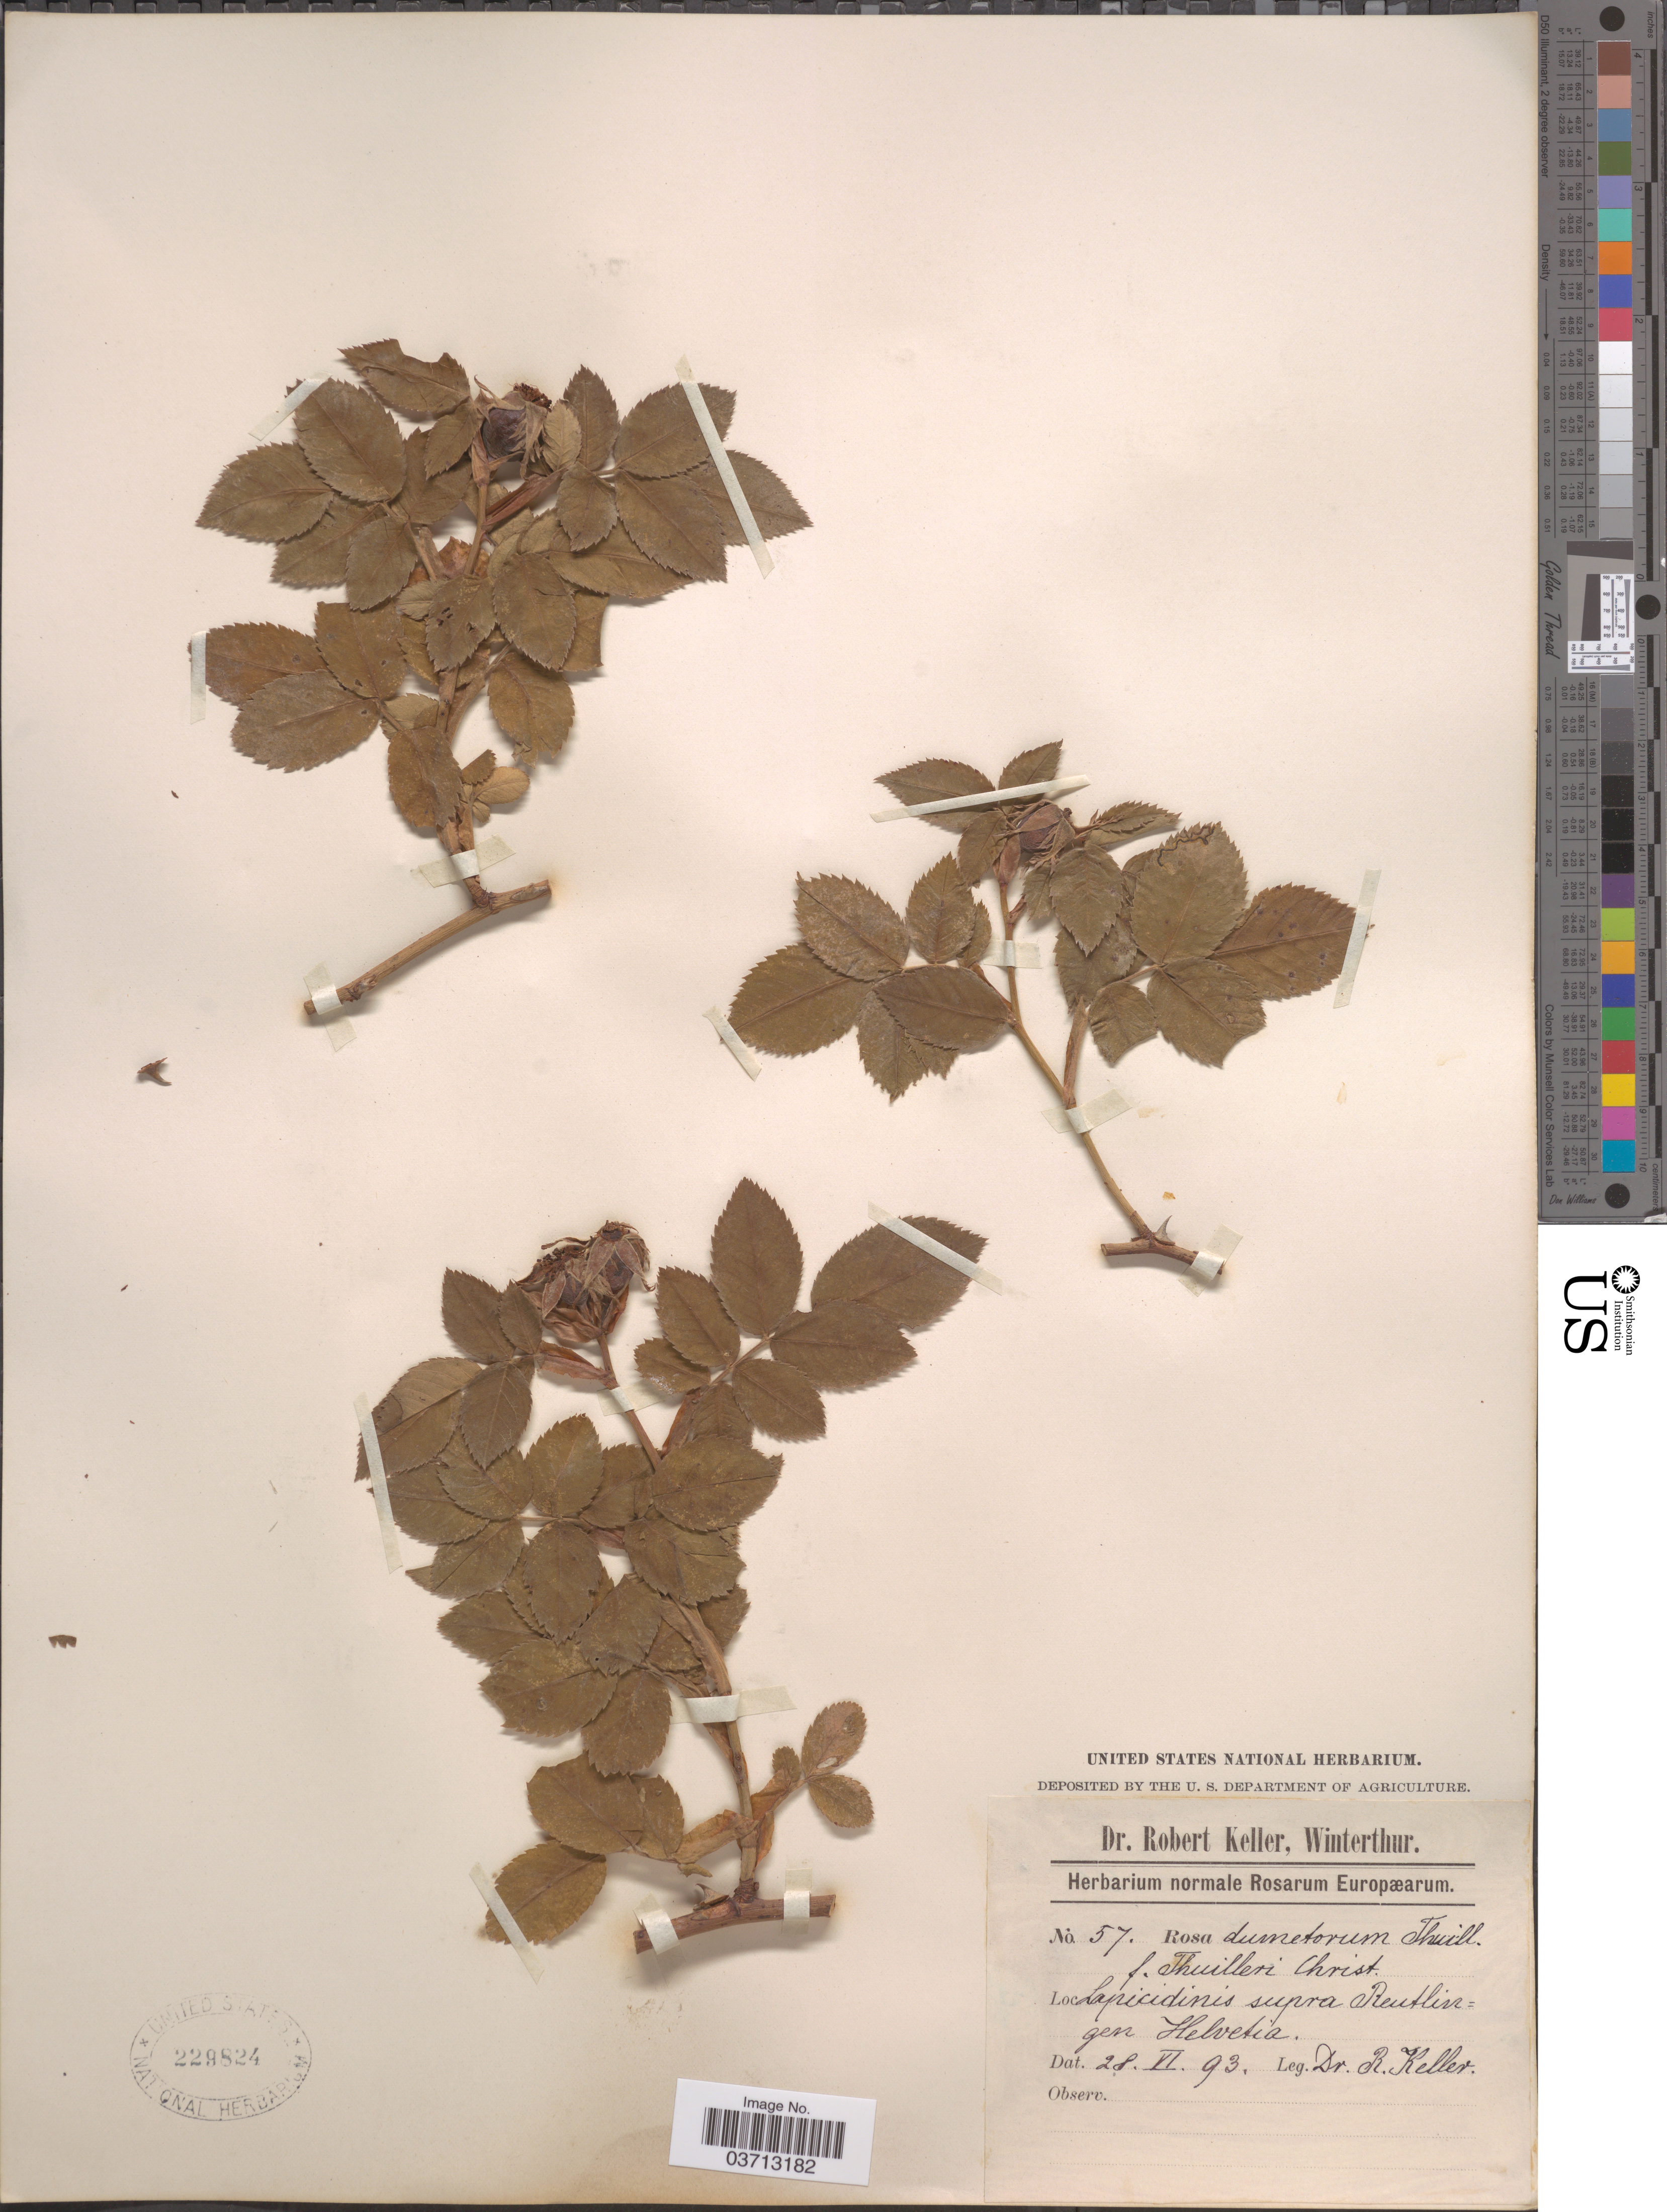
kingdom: Plantae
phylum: Tracheophyta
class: Magnoliopsida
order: Rosales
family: Rosaceae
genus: Rosa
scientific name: Rosa dumetorum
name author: Lange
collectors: R. Keller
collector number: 57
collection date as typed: Transcribed d/m/y: 28/6/93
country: Switzerland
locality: Lapicidinis supra Reutlingen Helvetia.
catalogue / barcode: US 229824